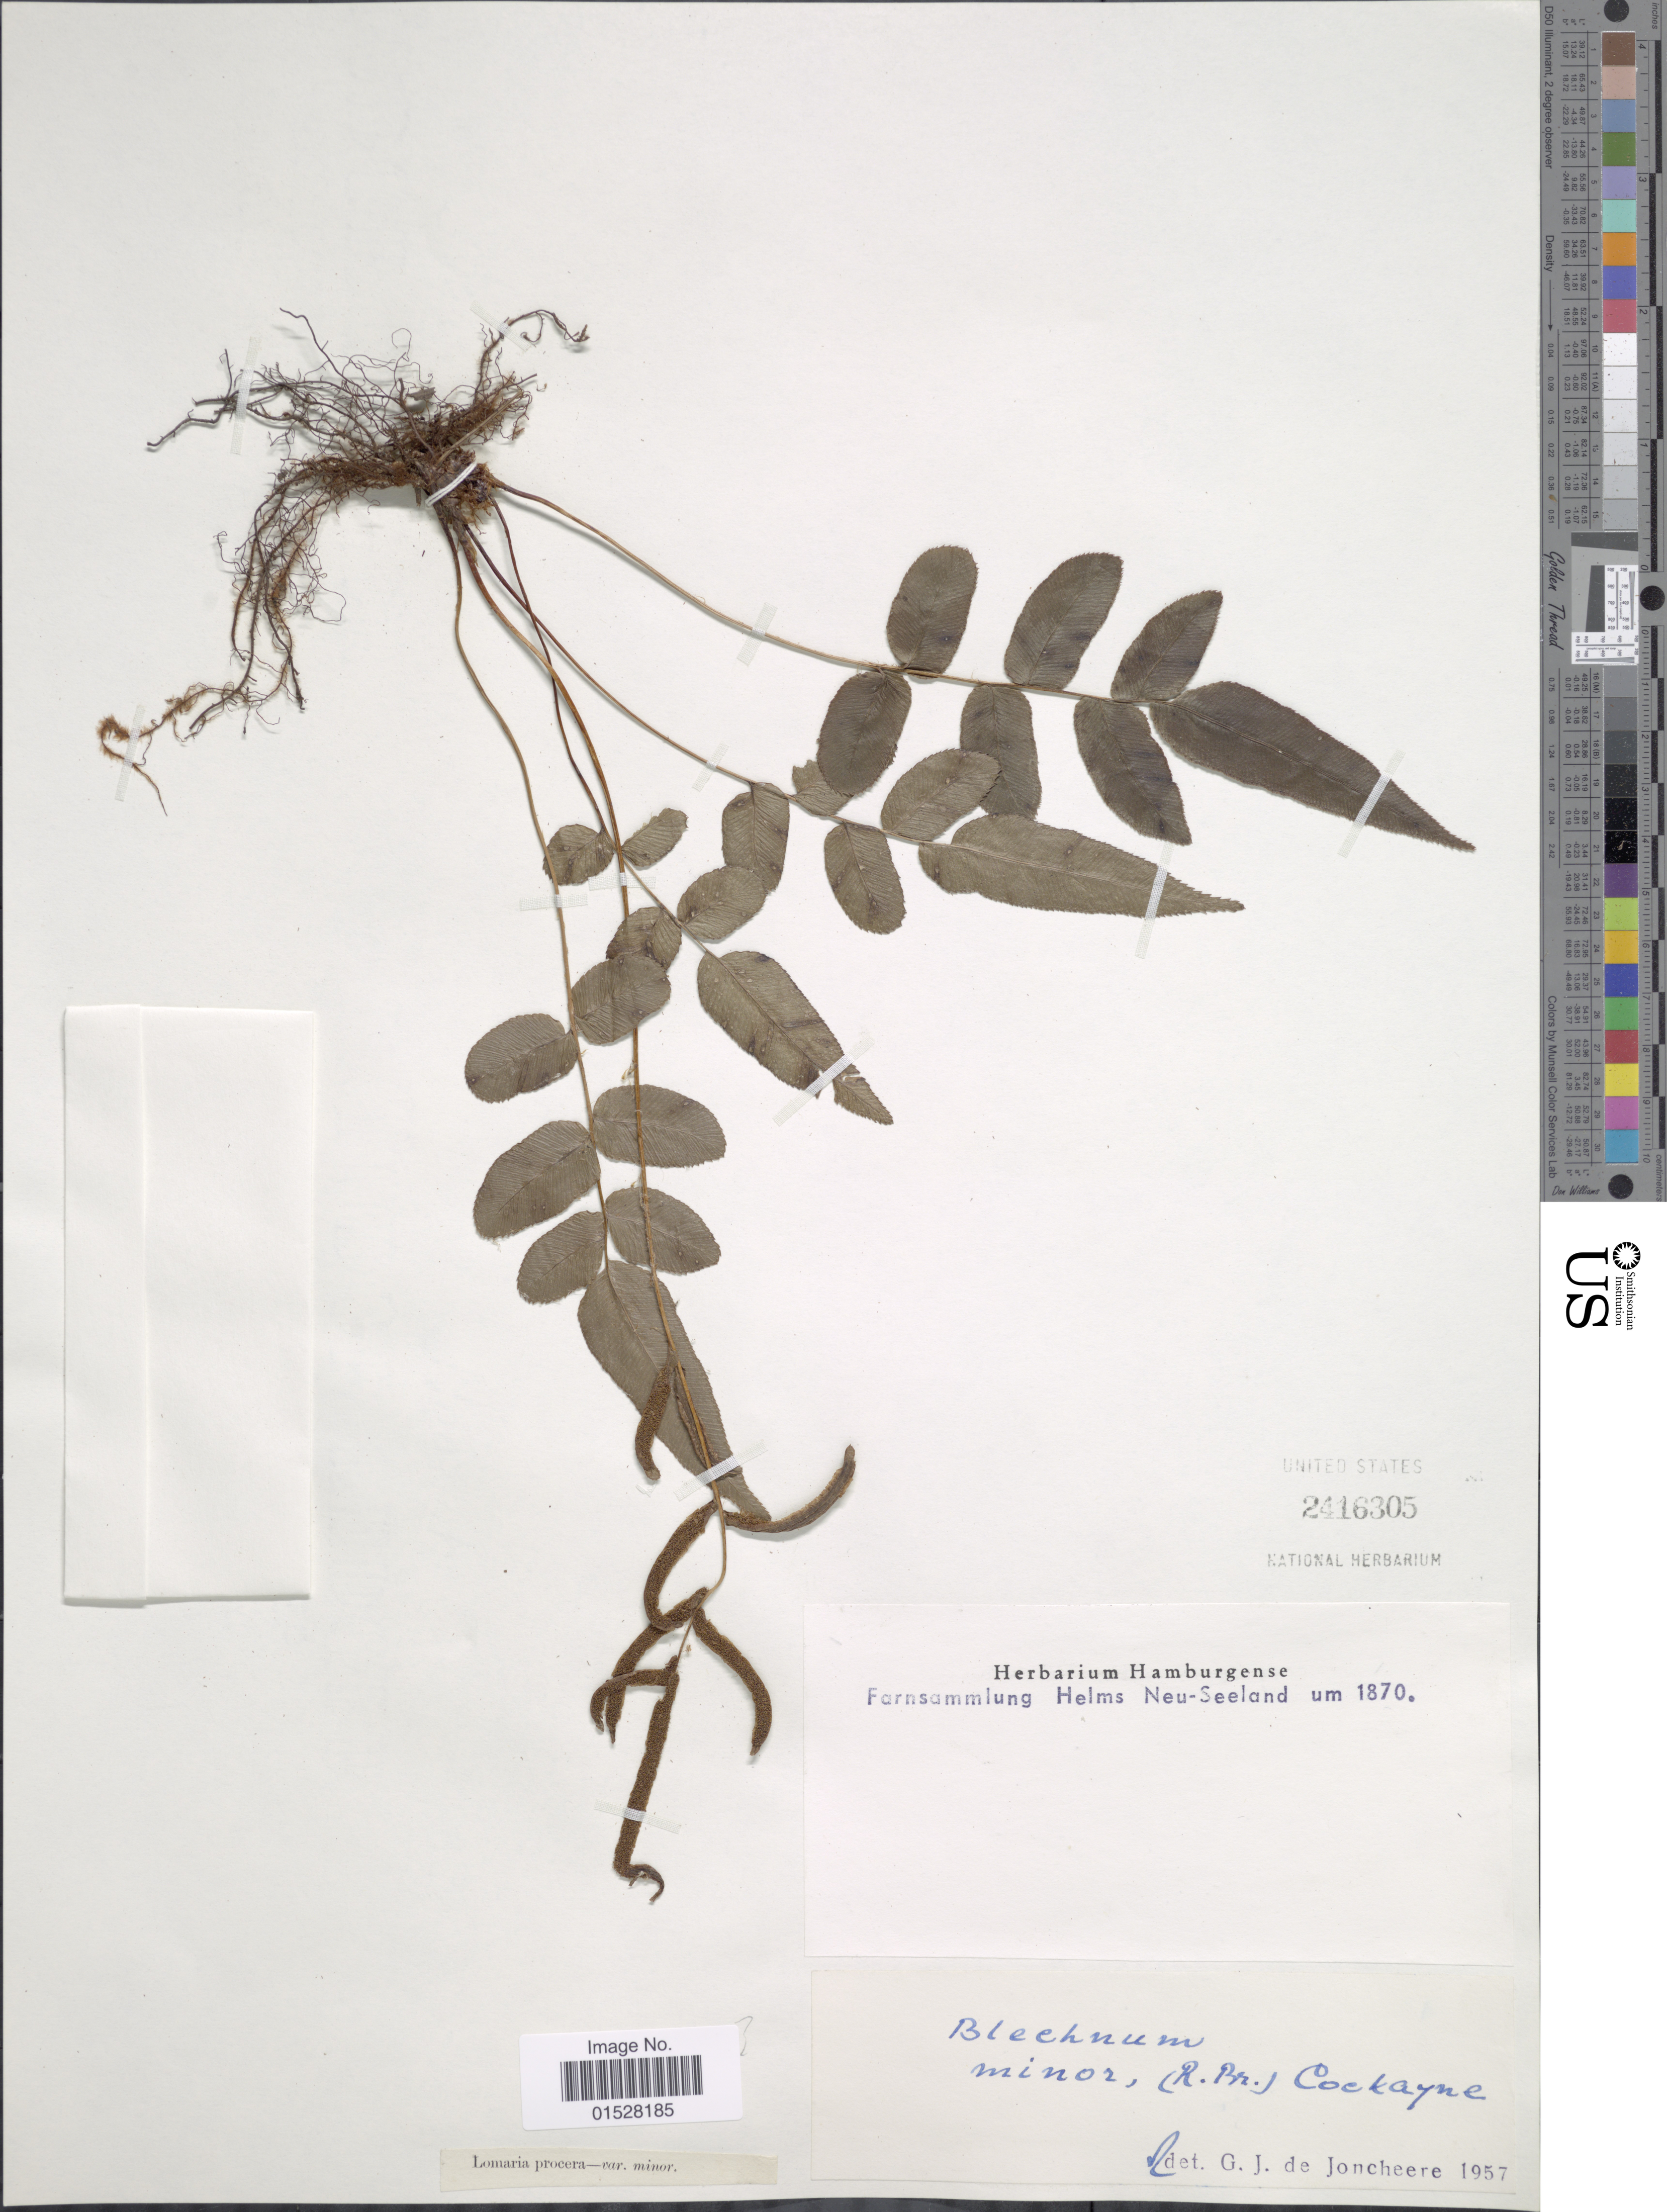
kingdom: Plantae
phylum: Tracheophyta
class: Polypodiopsida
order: Polypodiales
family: Blechnaceae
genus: Blechnum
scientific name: Blechnum procerum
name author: (F. Först.) Sw.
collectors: Helms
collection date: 1870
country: New Zealand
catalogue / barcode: US 2416305